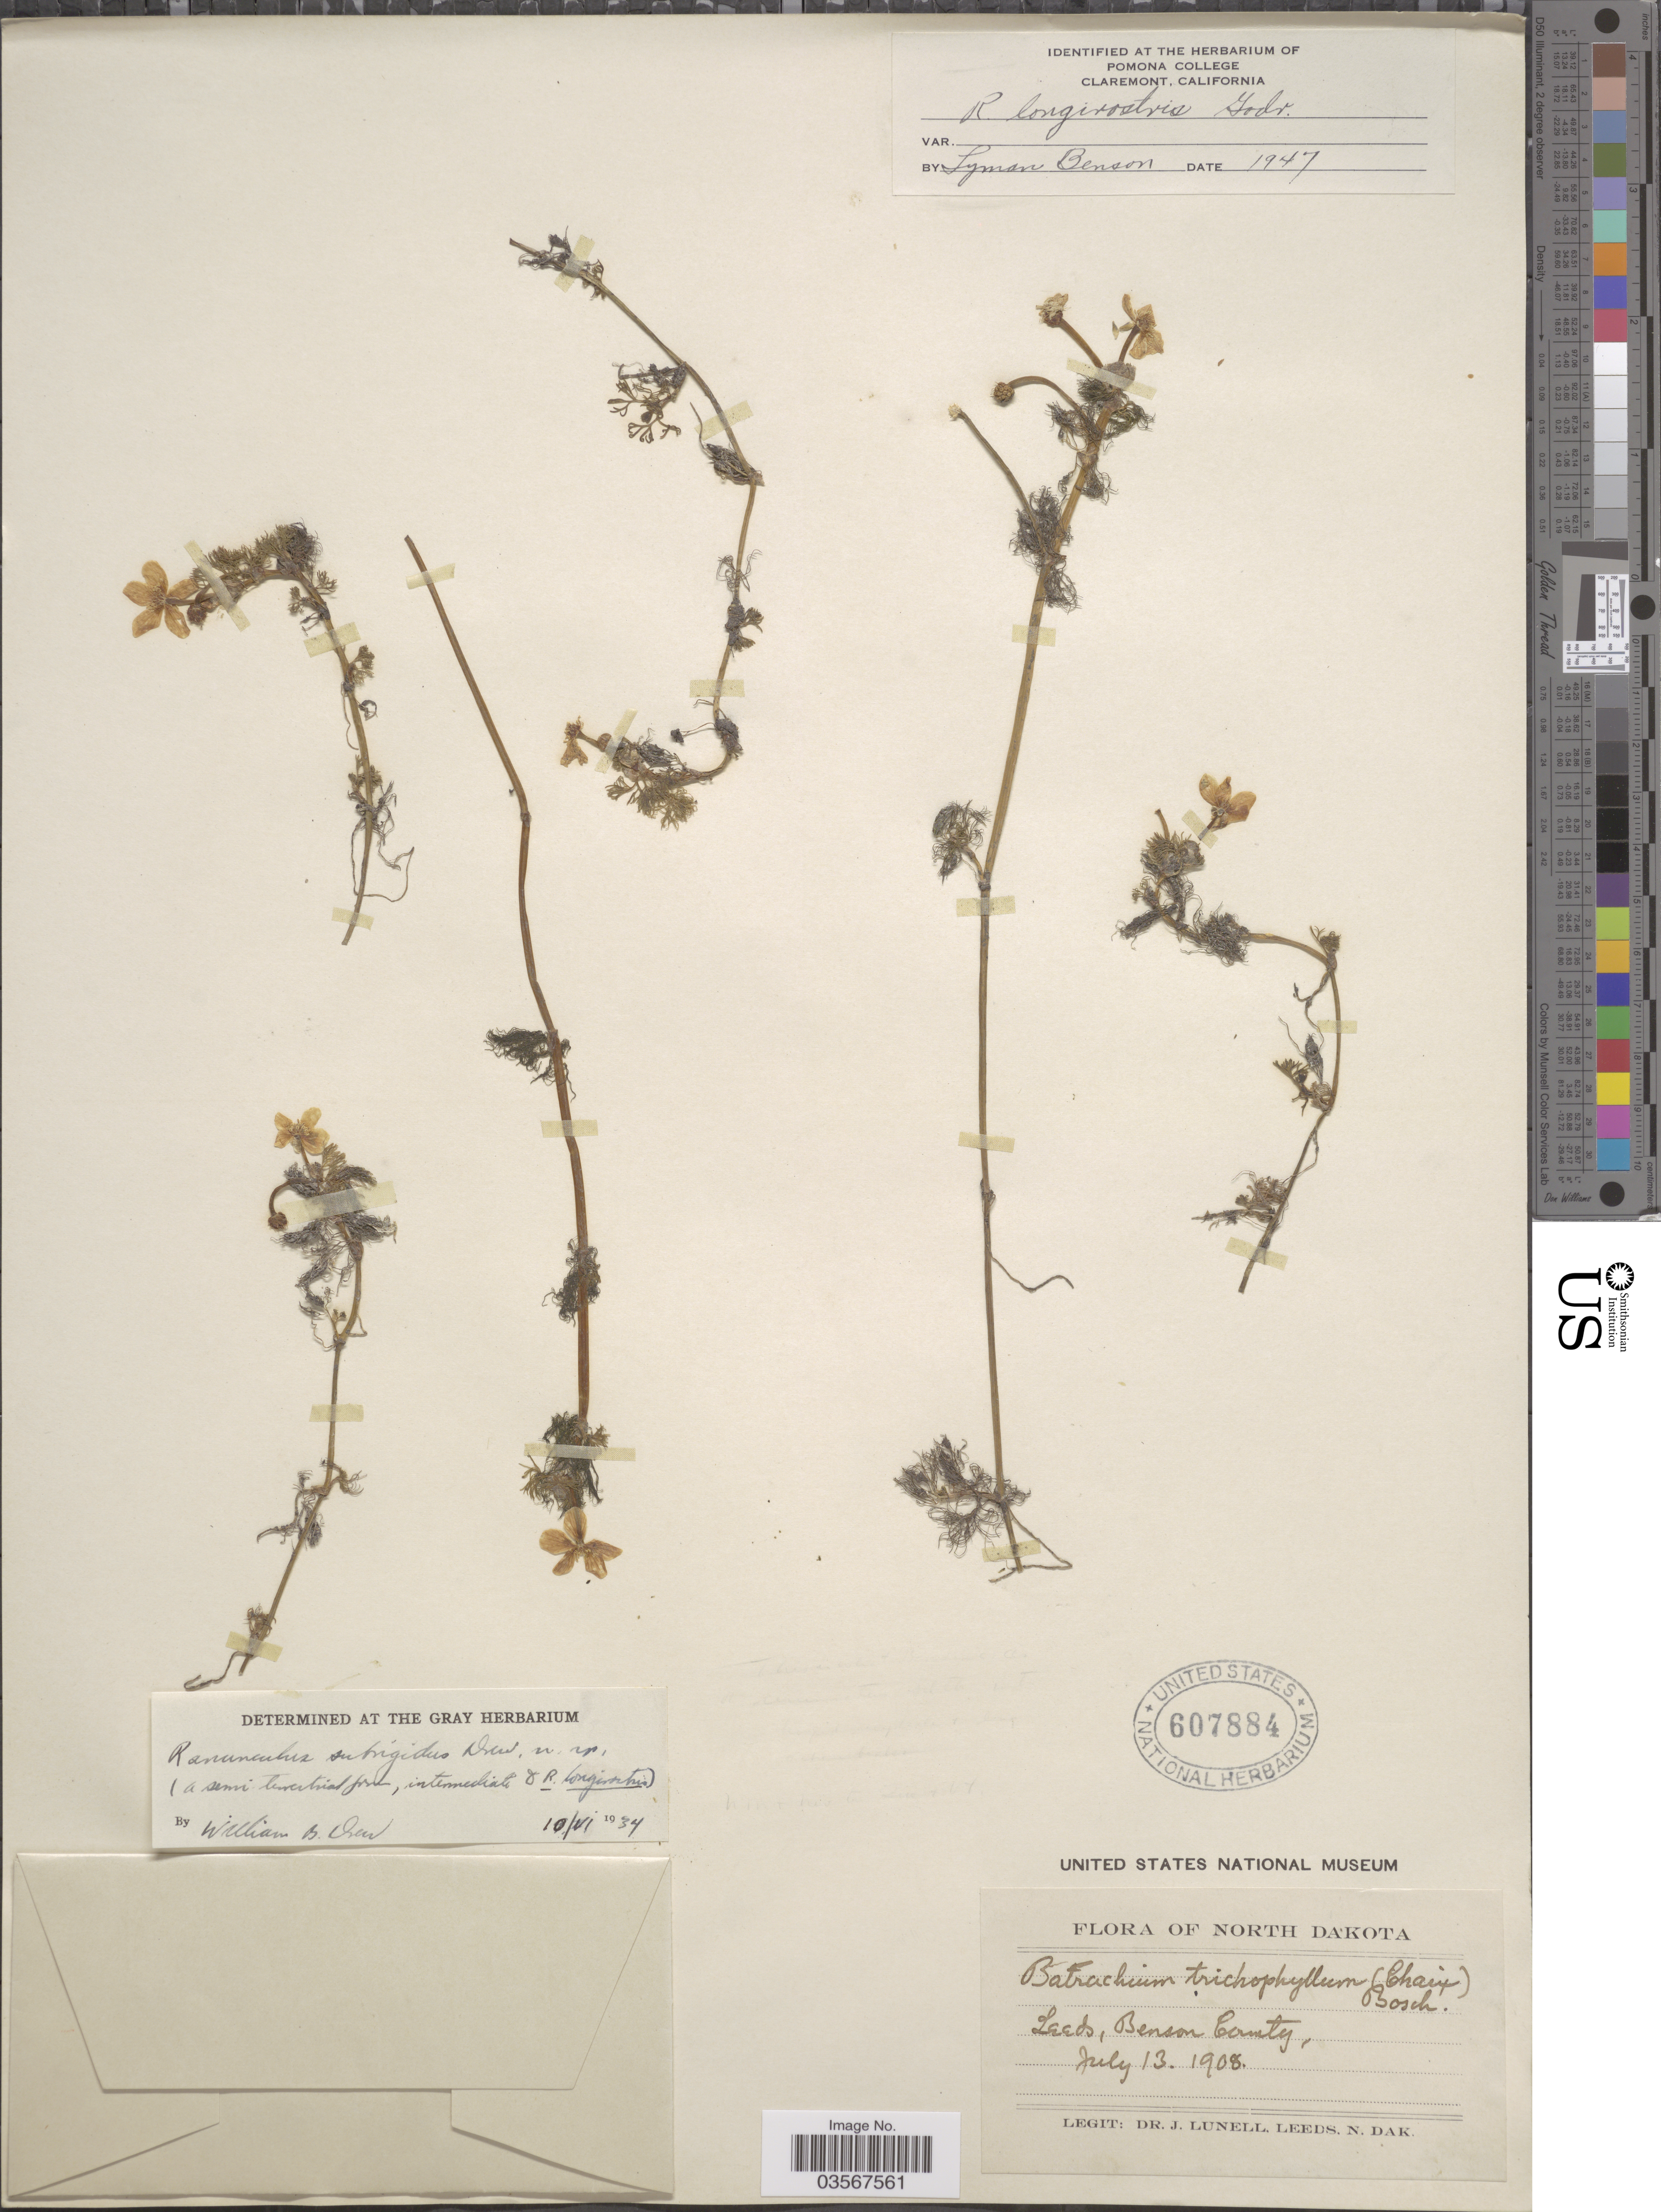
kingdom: Plantae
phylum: Tracheophyta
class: Magnoliopsida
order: Ranunculales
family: Ranunculaceae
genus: Ranunculus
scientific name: Ranunculus longirostris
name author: Godr.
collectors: J. Lunell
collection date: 1908-07-13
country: United States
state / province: North Dakota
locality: Leeds, Benson County.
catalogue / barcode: US 607884